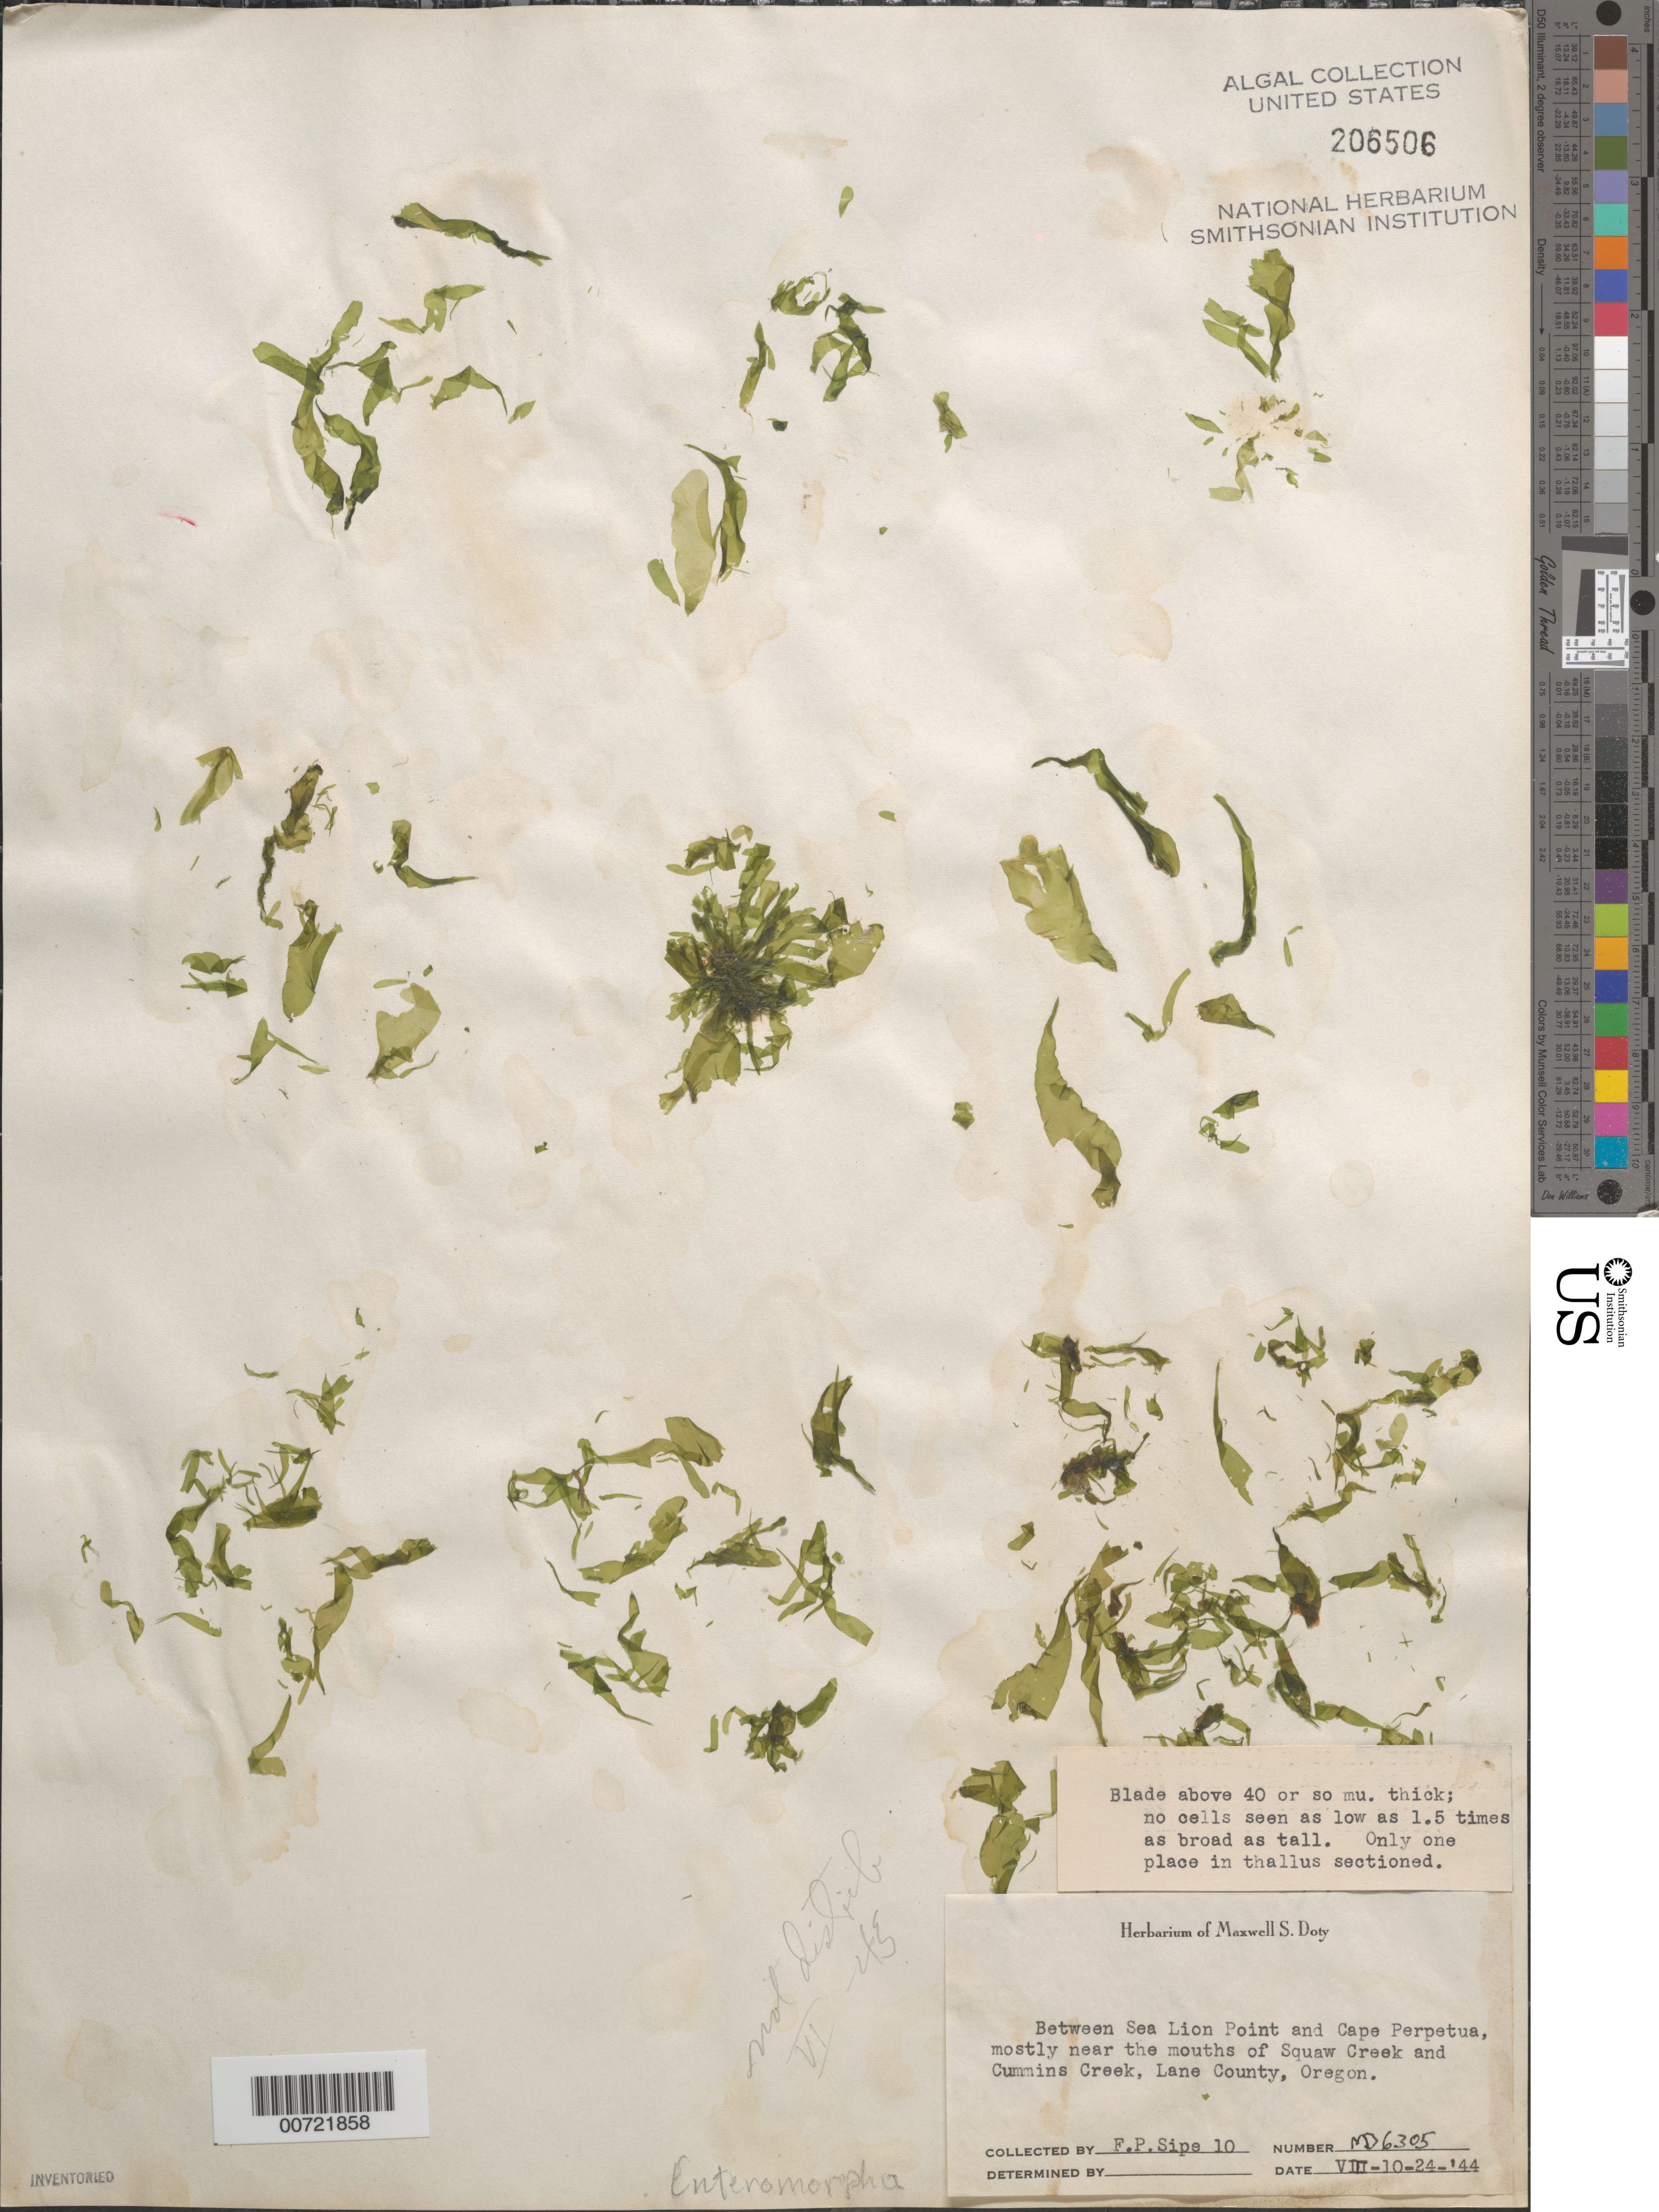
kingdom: Plantae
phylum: Chlorophyta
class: Ulvophyceae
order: Ulvales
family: Ulvaceae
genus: Ulva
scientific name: Ulva sp.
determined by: Algae name updating Project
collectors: F. Sipe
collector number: MSD 6305 & Sipe 10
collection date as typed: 10 Aug 1944 to 24 Aug 1944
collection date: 1944-08-10/1944-08-24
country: United States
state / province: Oregon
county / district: Lane County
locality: Between Sea Lion Point and Cape Perpetua, mostly near Squaw Creek and Cummins Creek mouths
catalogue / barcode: US 206506